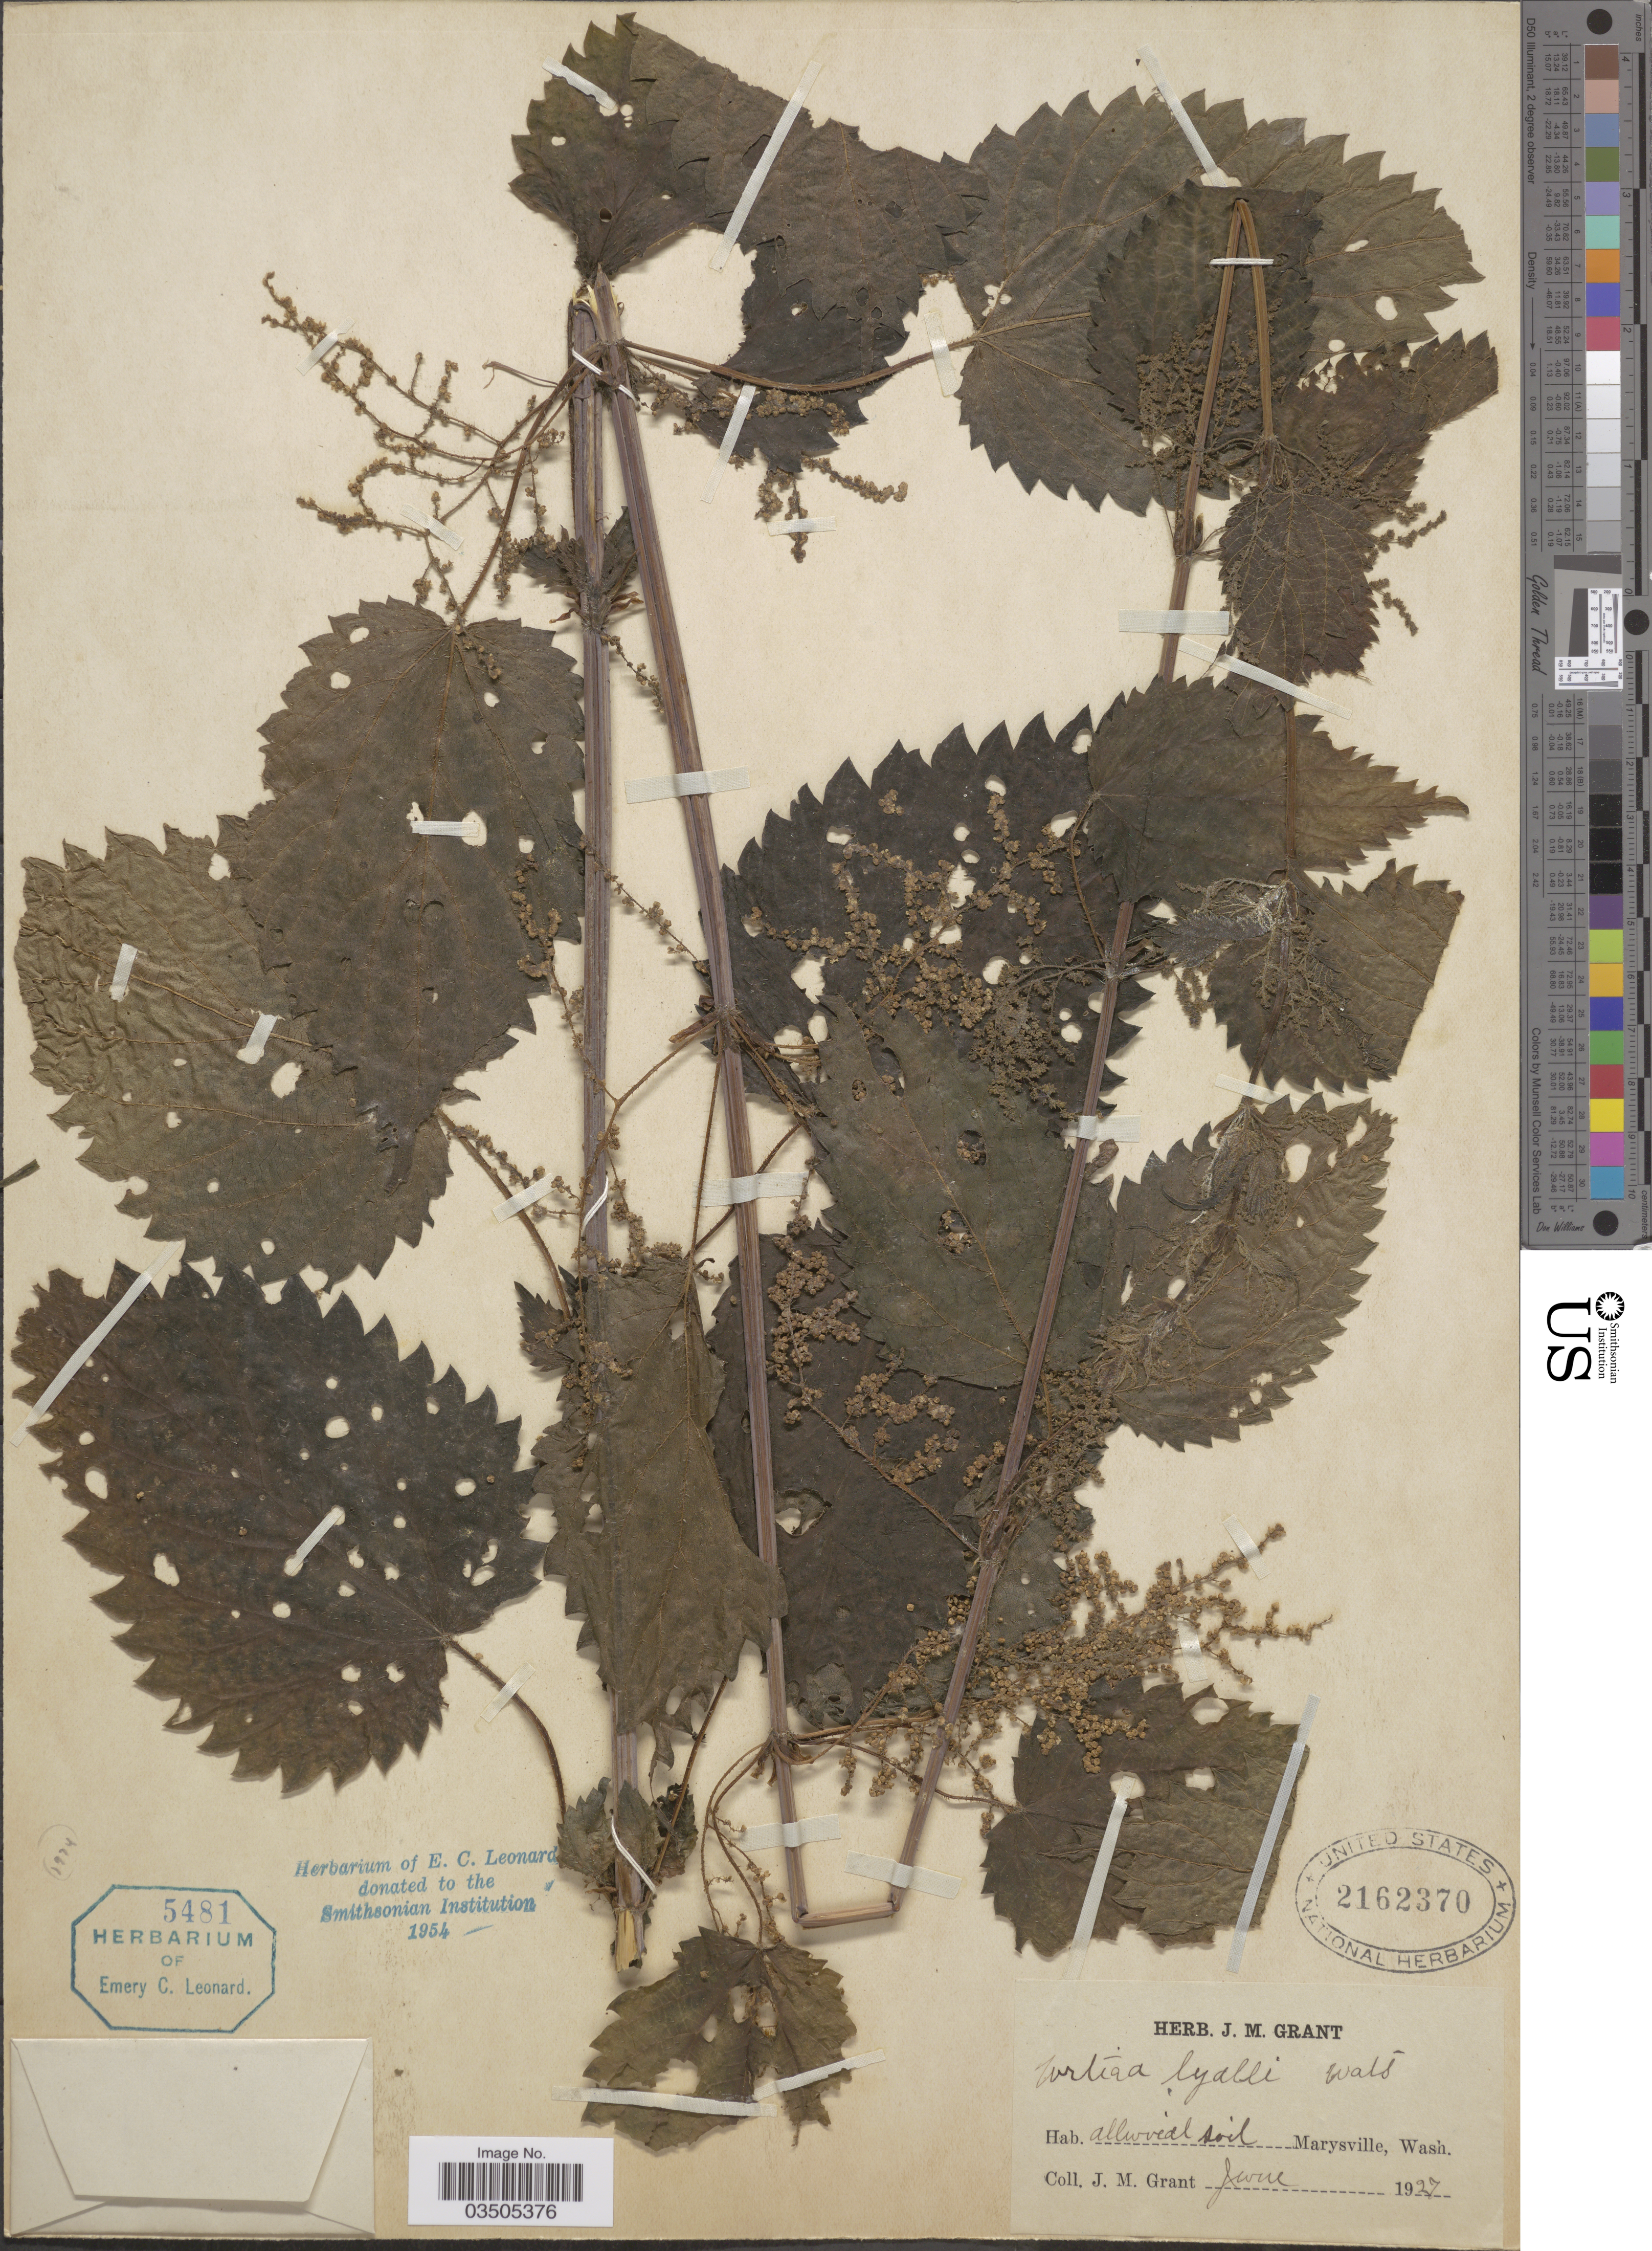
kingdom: Plantae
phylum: Tracheophyta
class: Magnoliopsida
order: Rosales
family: Urticaceae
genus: Urtica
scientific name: Urtica dioica subsp. gracilis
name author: L.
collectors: J. M. Grant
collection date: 1927-06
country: United States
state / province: Washington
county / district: Snohomish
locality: Marysville.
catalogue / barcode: US 2162370